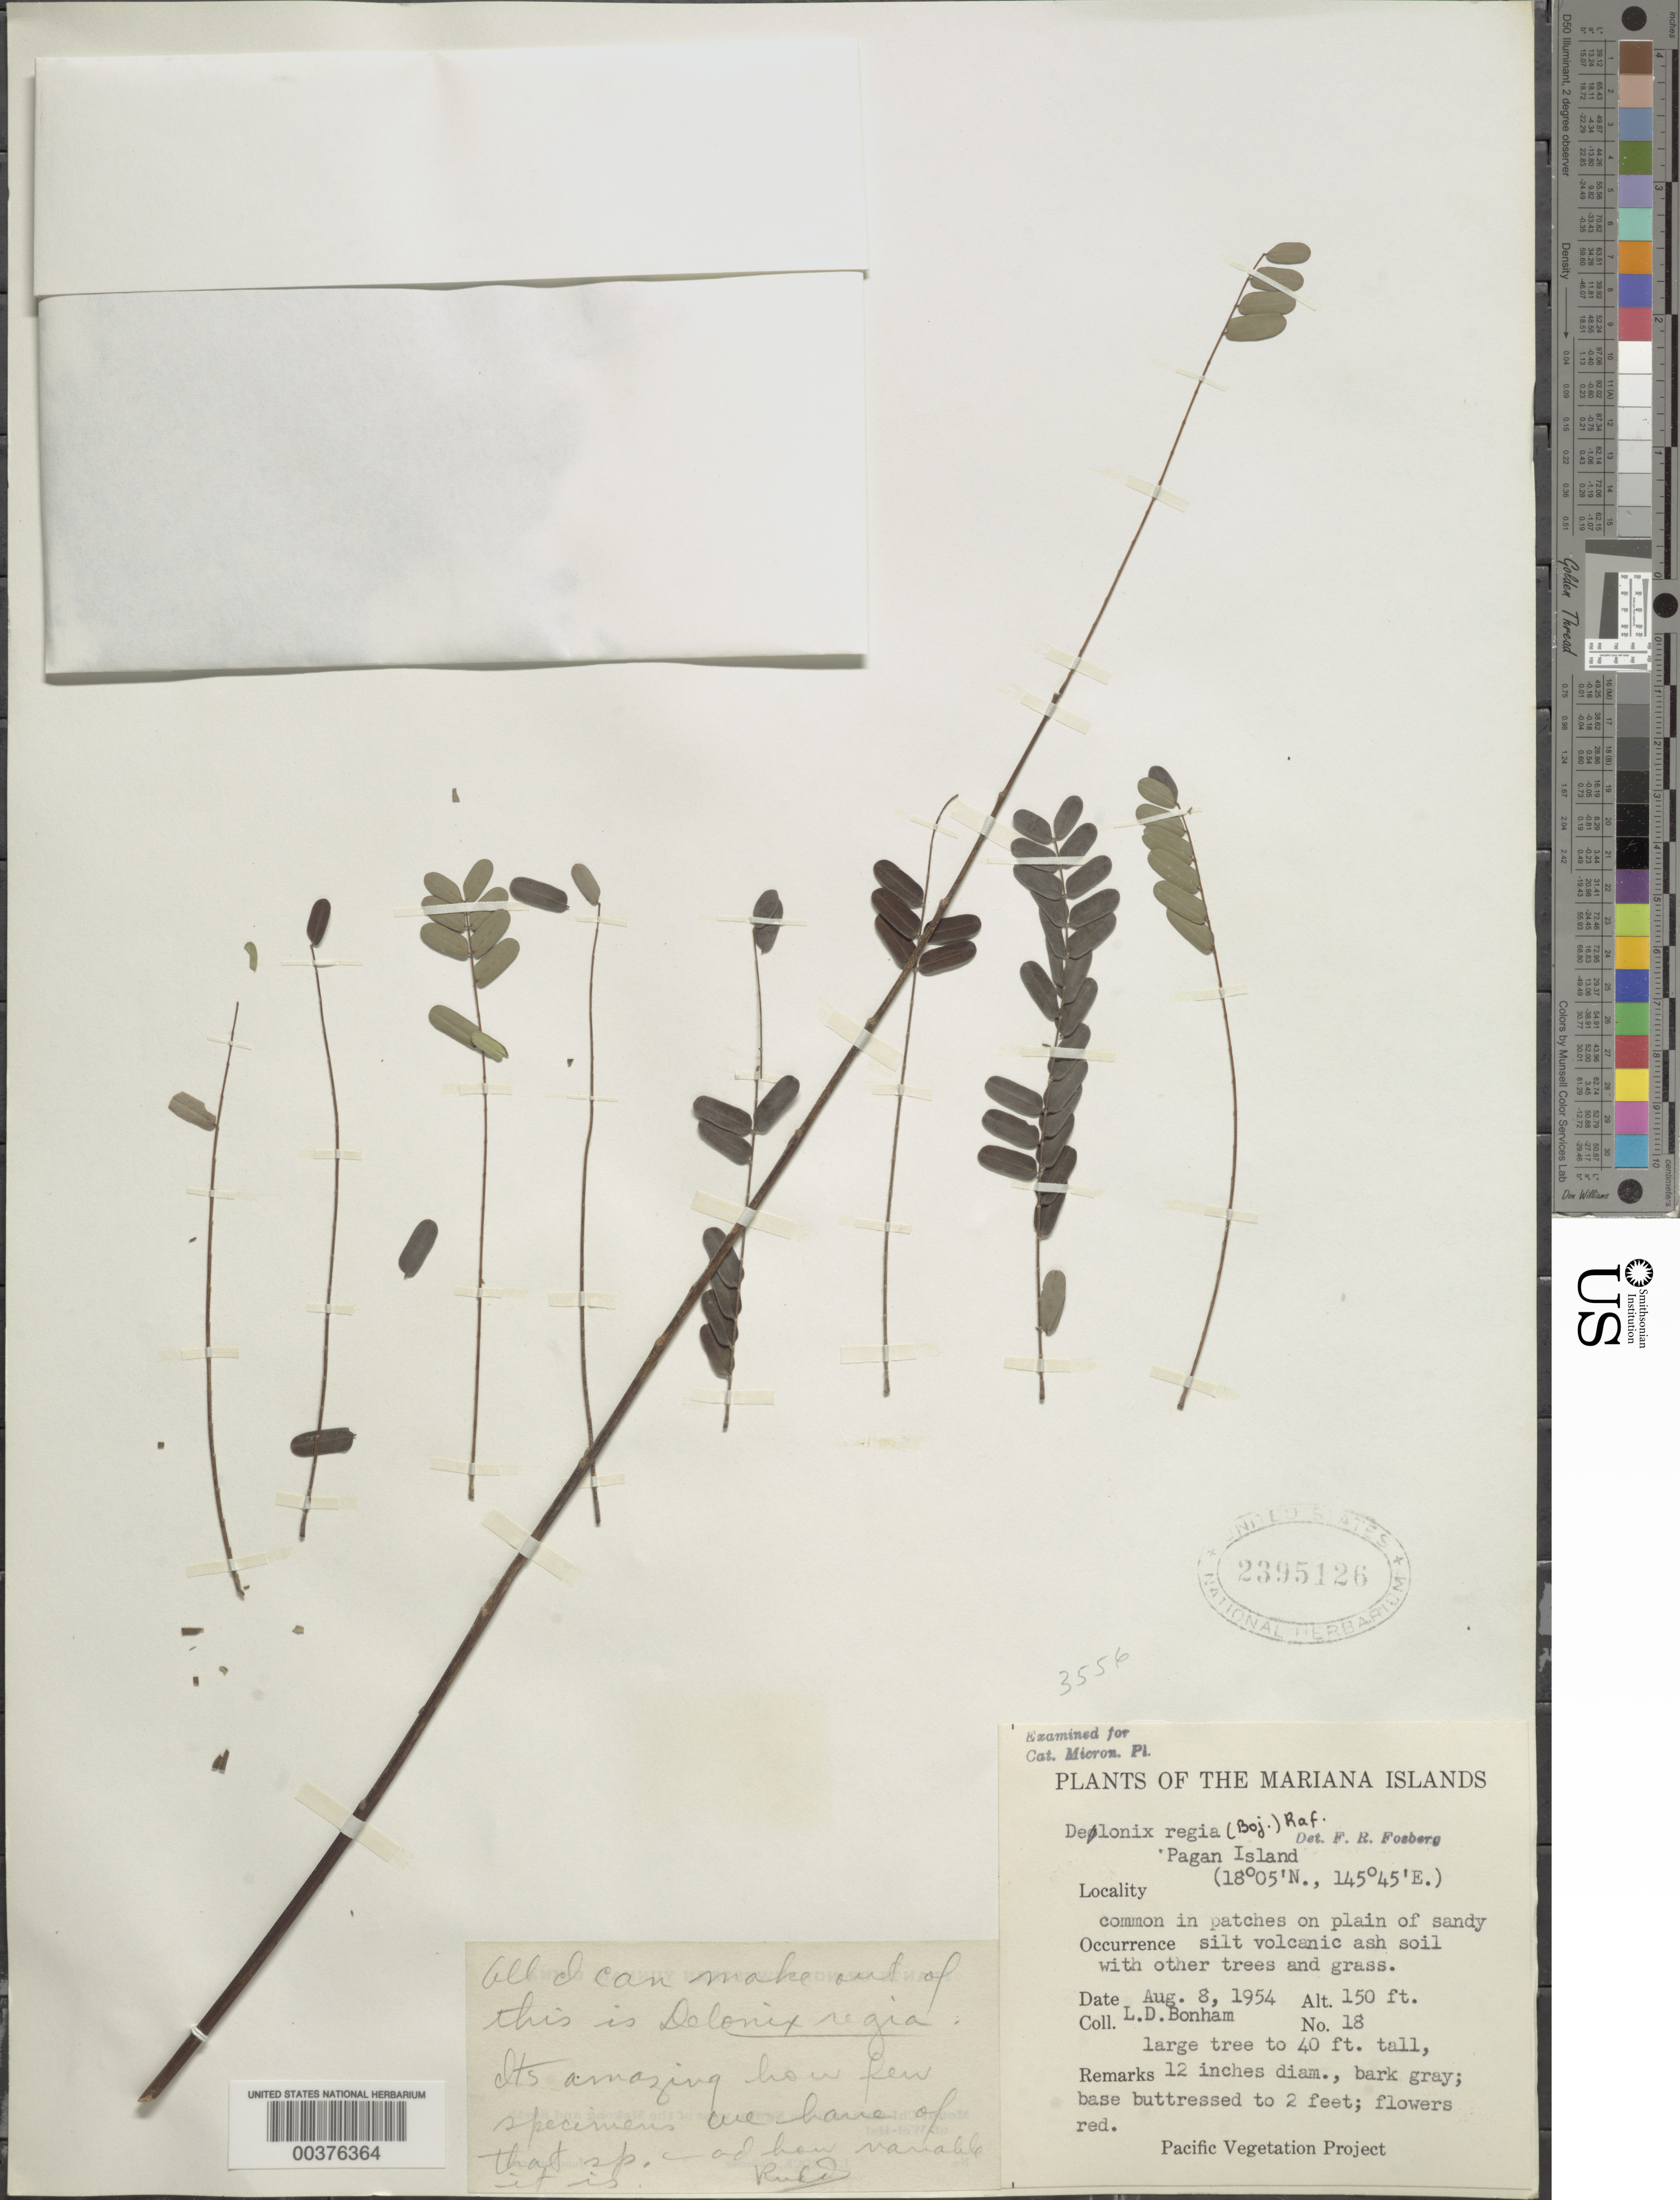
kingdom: Plantae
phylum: Tracheophyta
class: Magnoliopsida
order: Fabales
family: Fabaceae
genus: Delonix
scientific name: Delonix regia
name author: (Bojer ex Hook.) Raf.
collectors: L. D. Bonham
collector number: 18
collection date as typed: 08 Aug 1954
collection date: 1954-08-08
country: Northern Mariana Islands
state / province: Northern Islands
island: Pagan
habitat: In patches on plain of sandy silt volcanic ash soil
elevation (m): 46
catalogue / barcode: US 2395126